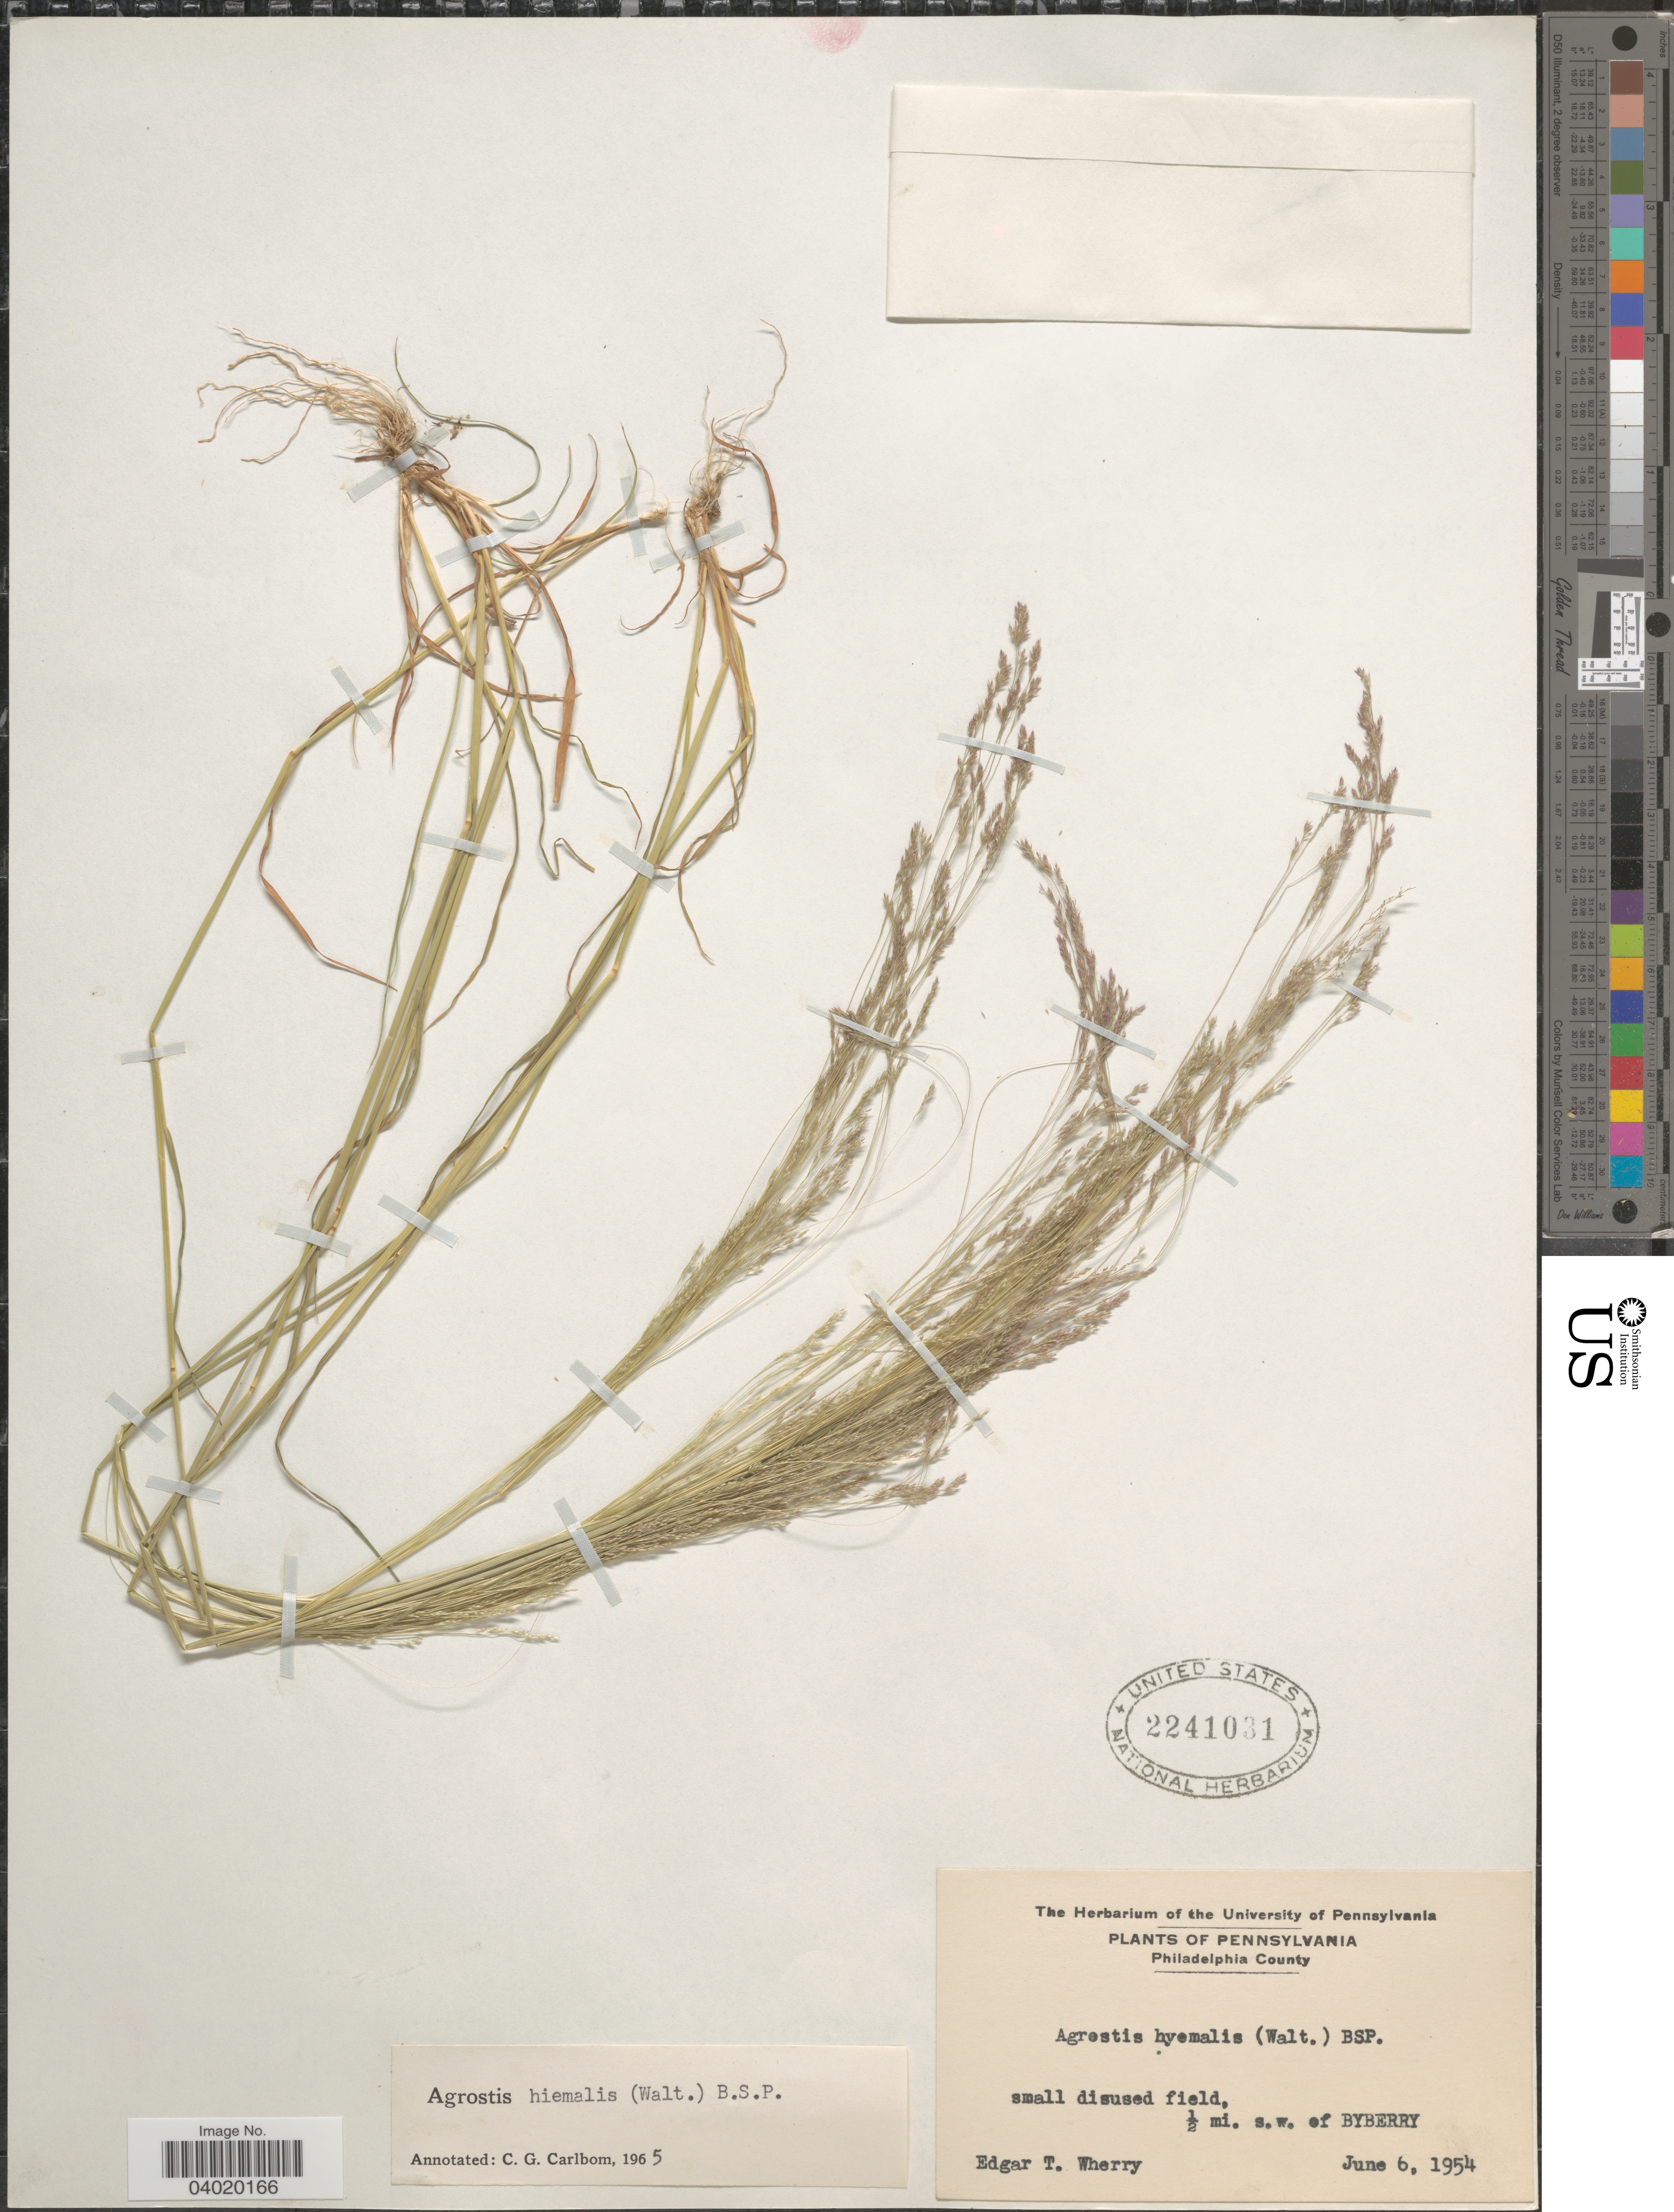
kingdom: Plantae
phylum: Tracheophyta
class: Liliopsida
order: Poales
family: Poaceae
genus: Agrostis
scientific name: Agrostis hyemalis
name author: (Walter) Britton et al.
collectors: E. T. Wherry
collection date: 1954-06-06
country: United States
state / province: Pennsylvania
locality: Philadelphia County. Small disused field, ½ mi. s.w. of Byberry.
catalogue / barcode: US 2241031